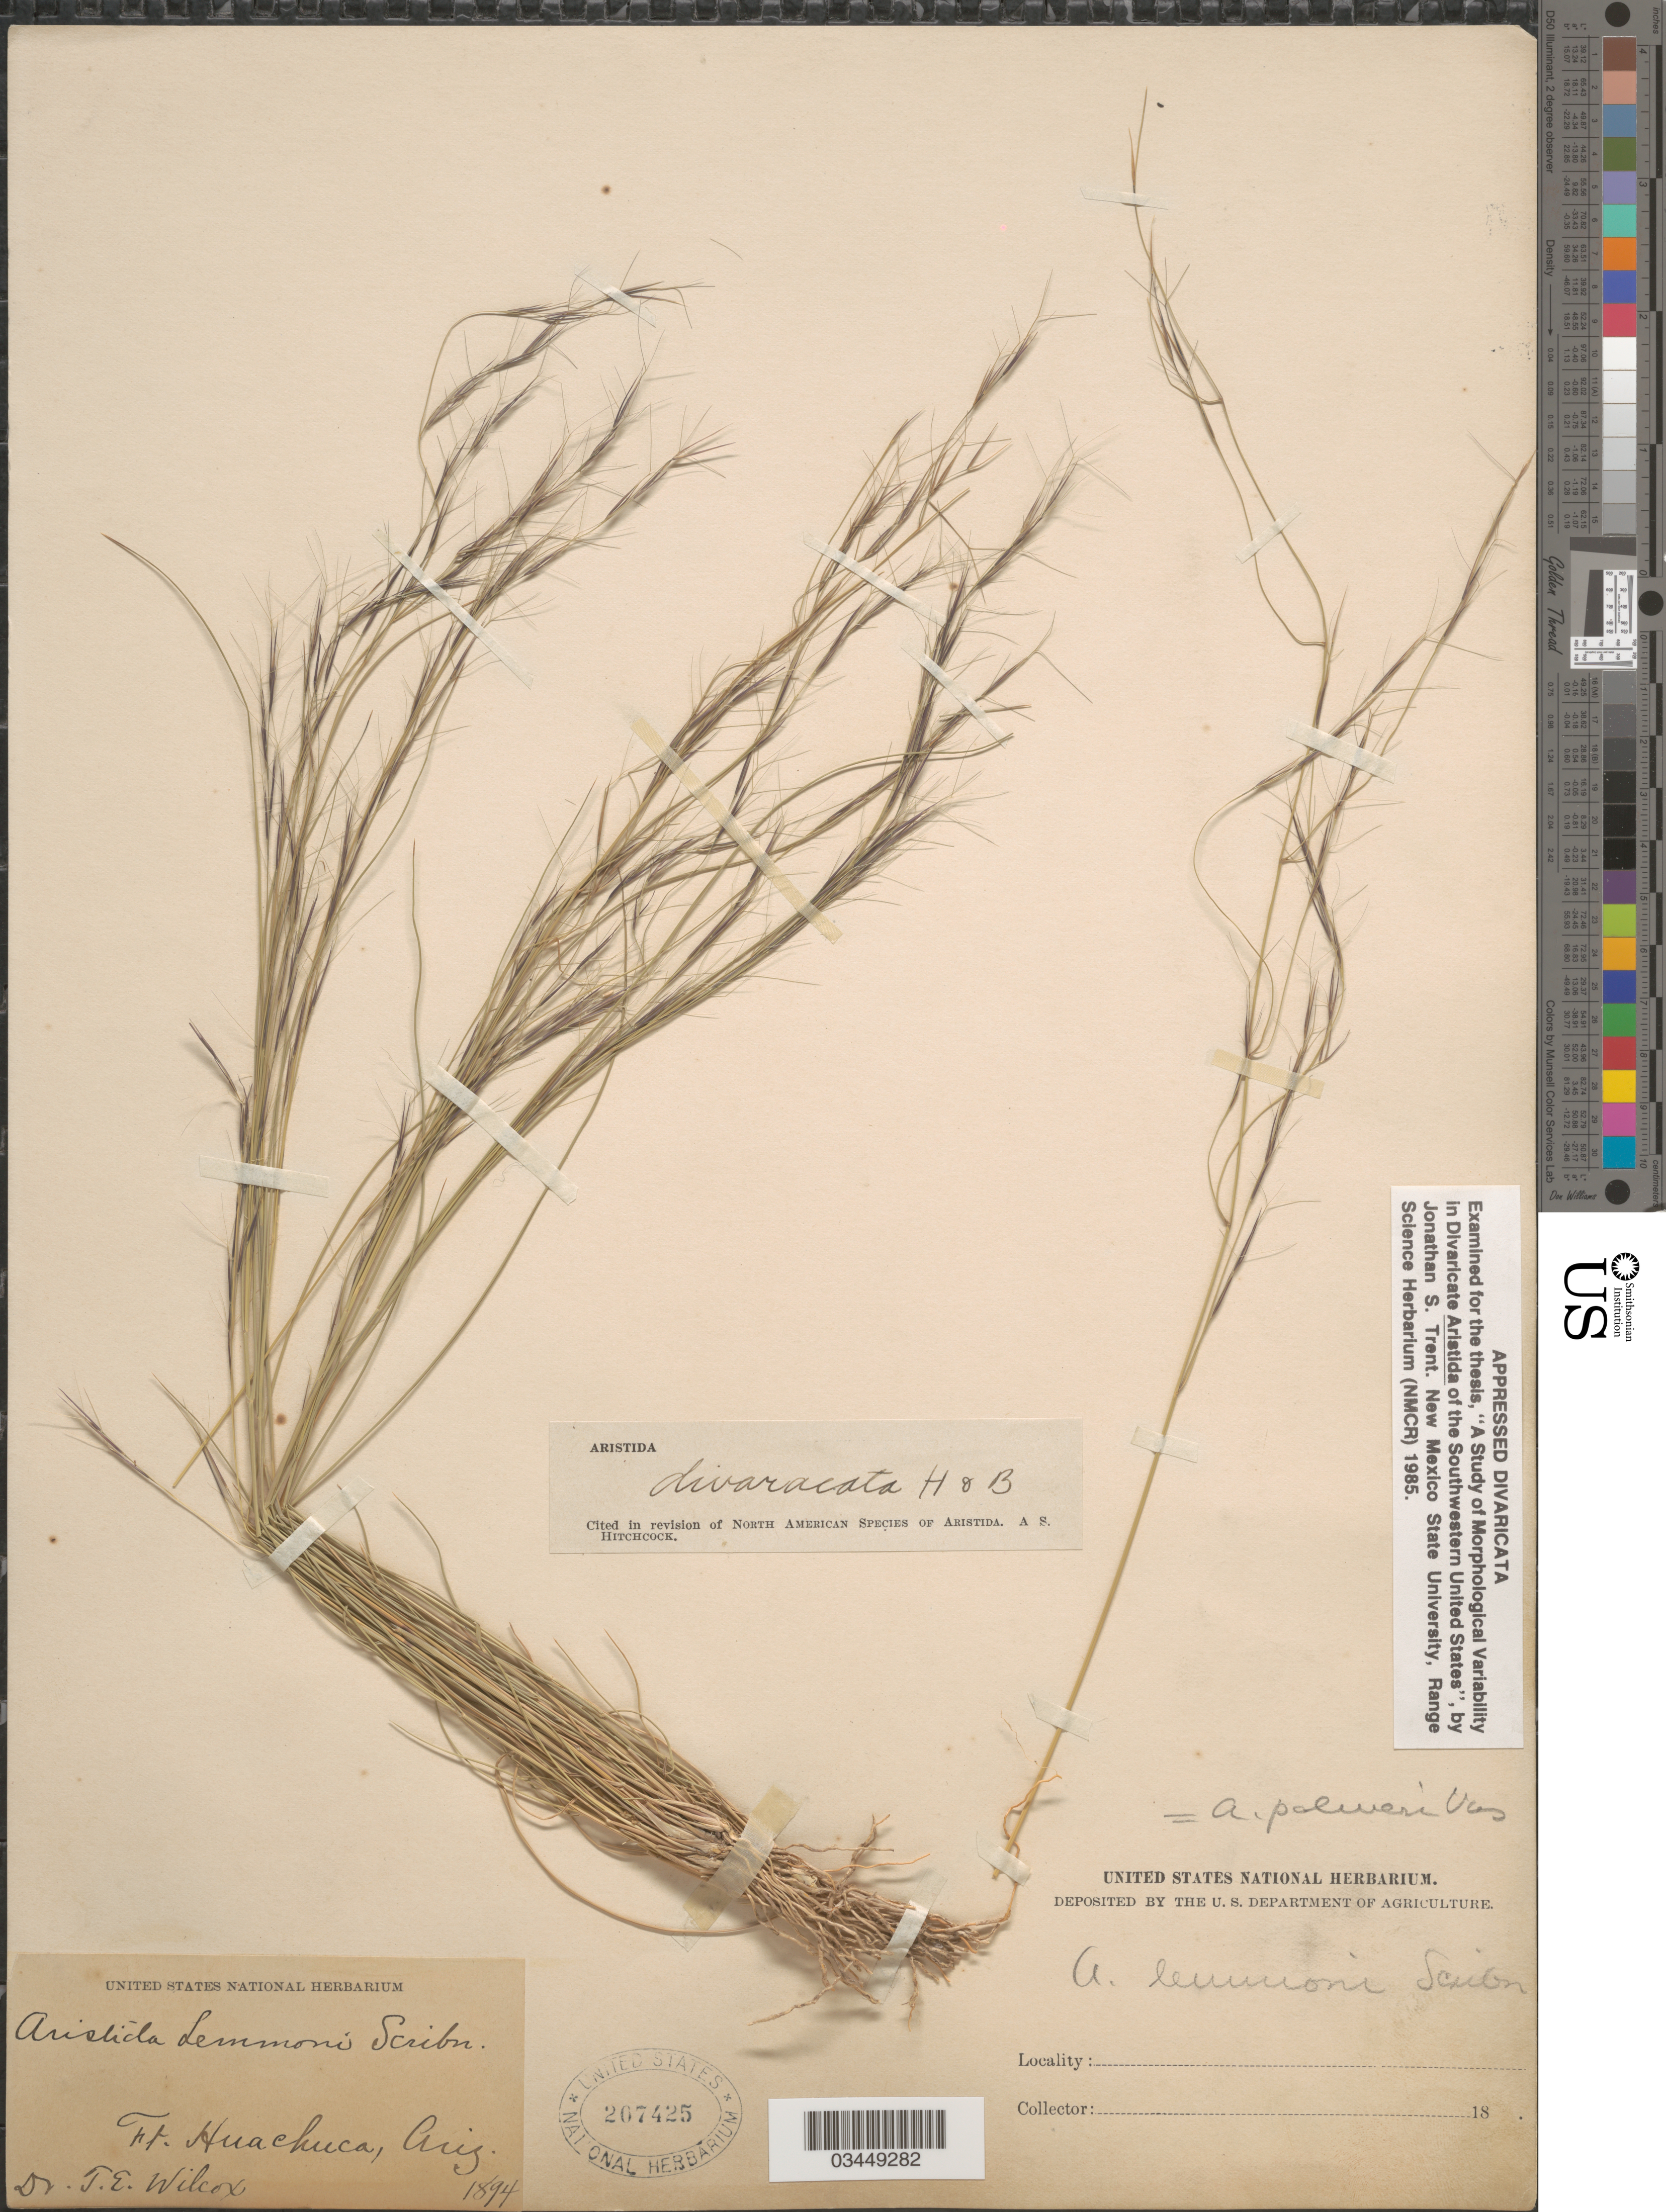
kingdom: Plantae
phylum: Tracheophyta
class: Liliopsida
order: Poales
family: Poaceae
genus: Aristida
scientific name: Aristida divaricata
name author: Humb. & Bonpl. ex Willd.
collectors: T. E. Wilcox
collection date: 1894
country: United States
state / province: Arizona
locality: Ft. Huachuca.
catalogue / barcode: US 207425